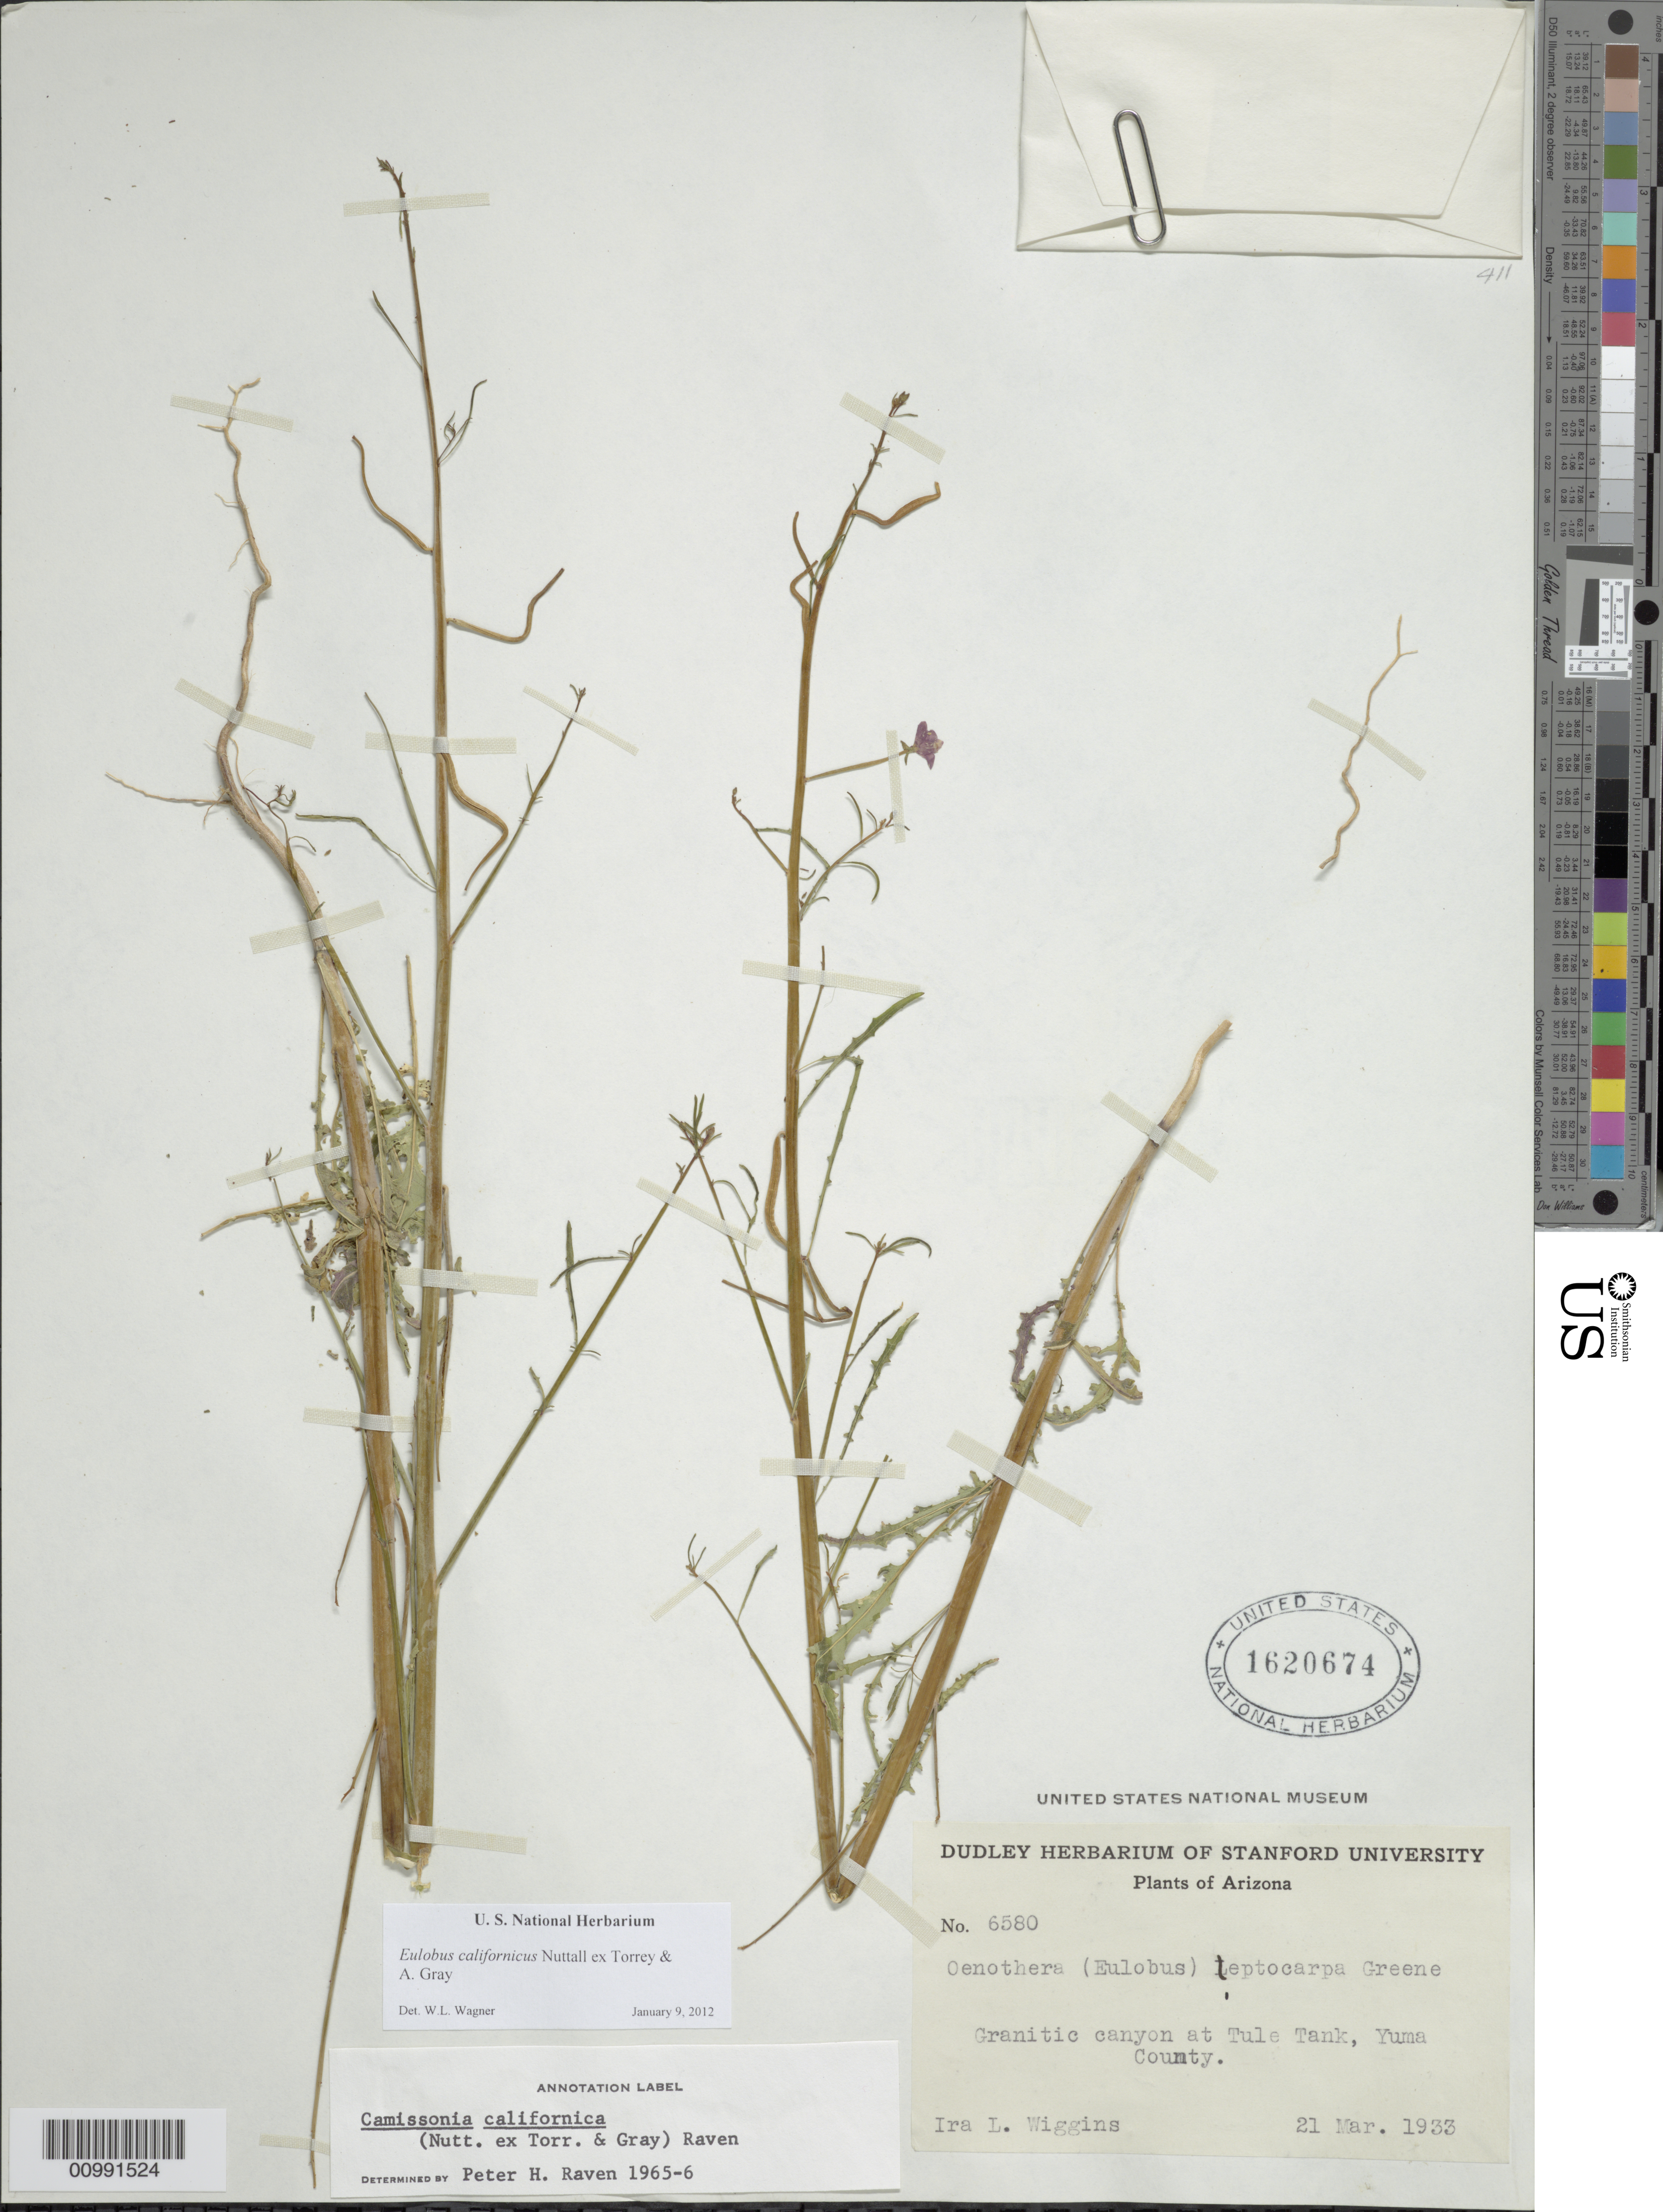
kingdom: Plantae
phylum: Tracheophyta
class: Magnoliopsida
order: Myrtales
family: Onagraceae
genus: Eulobus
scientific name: Eulobus californicus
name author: Nutt. ex Torr. & A. Gray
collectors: I. L. Wiggins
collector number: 6580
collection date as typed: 21 Mar 1933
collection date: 1933-03-21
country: United States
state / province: Arizona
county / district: Yuma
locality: Granitic canyon at Tule Tank.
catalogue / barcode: US 1620674